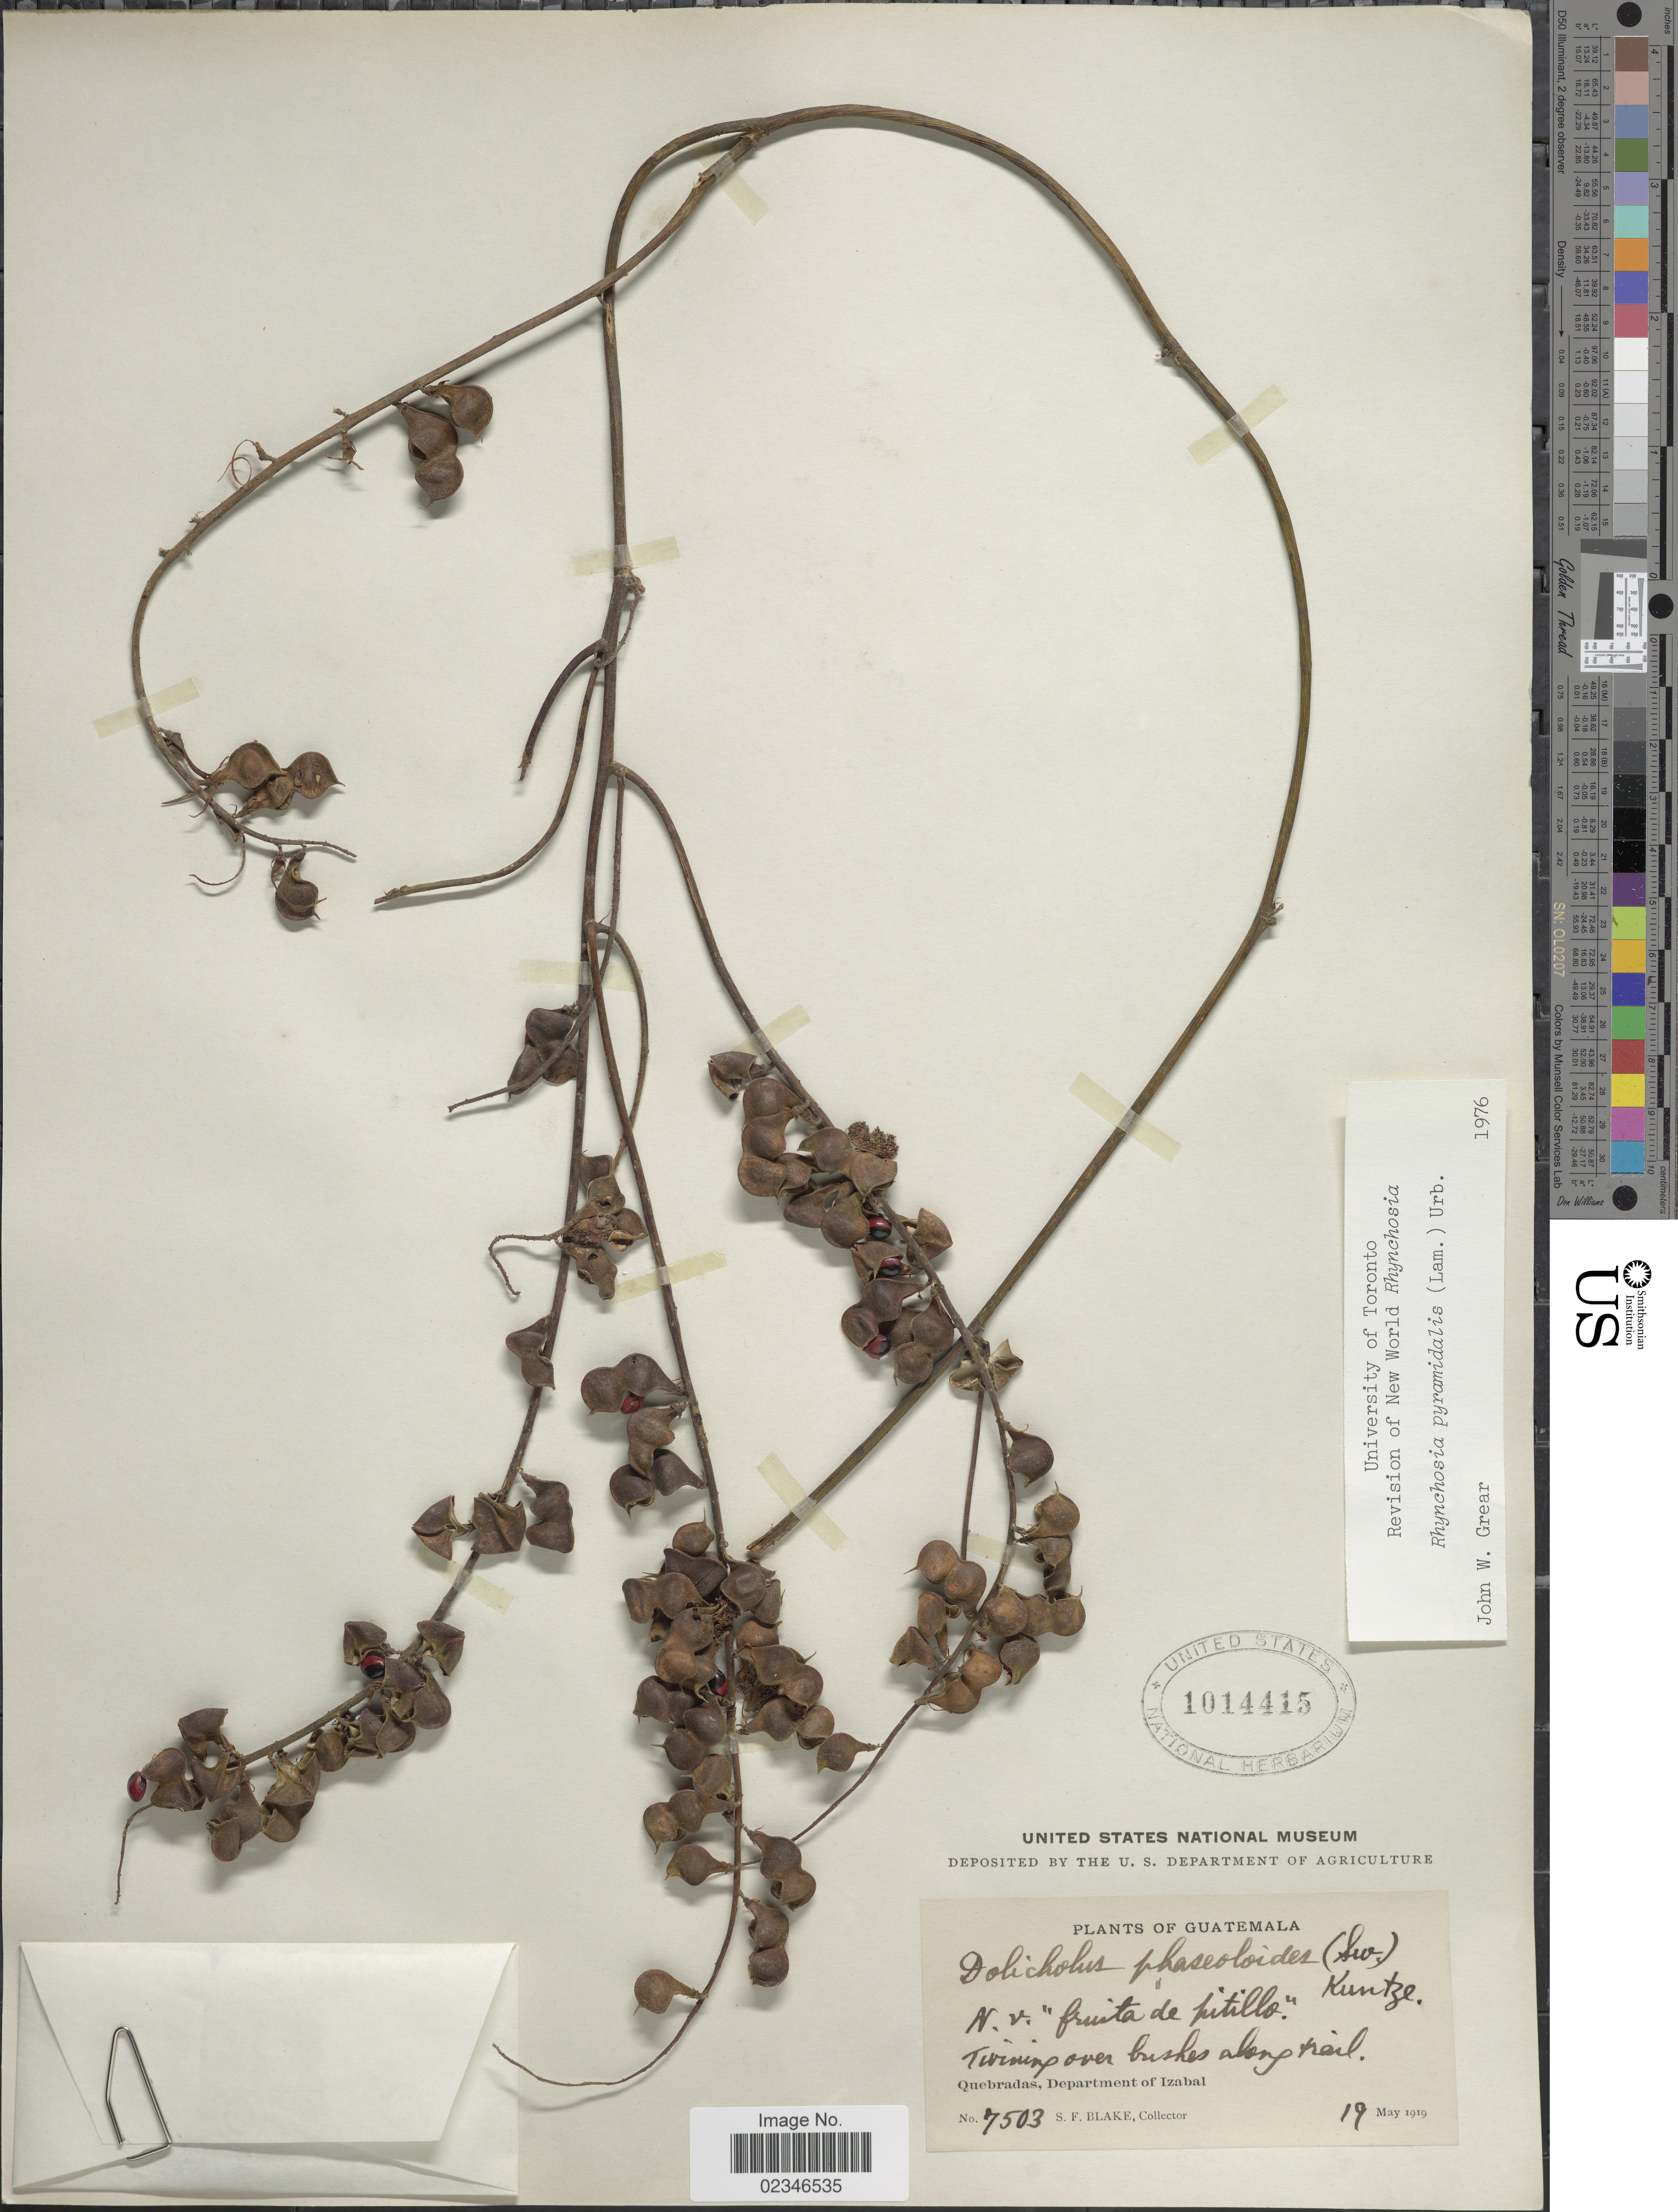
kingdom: Plantae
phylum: Tracheophyta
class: Magnoliopsida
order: Fabales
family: Fabaceae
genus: Rhynchosia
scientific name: Rhynchosia pyramidalis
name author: (Lam.) Urb.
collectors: S. Blake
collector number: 7503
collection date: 1919-05-19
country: Guatemala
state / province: Izabal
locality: Quebradas, Department of Izabal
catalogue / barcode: US 1014415